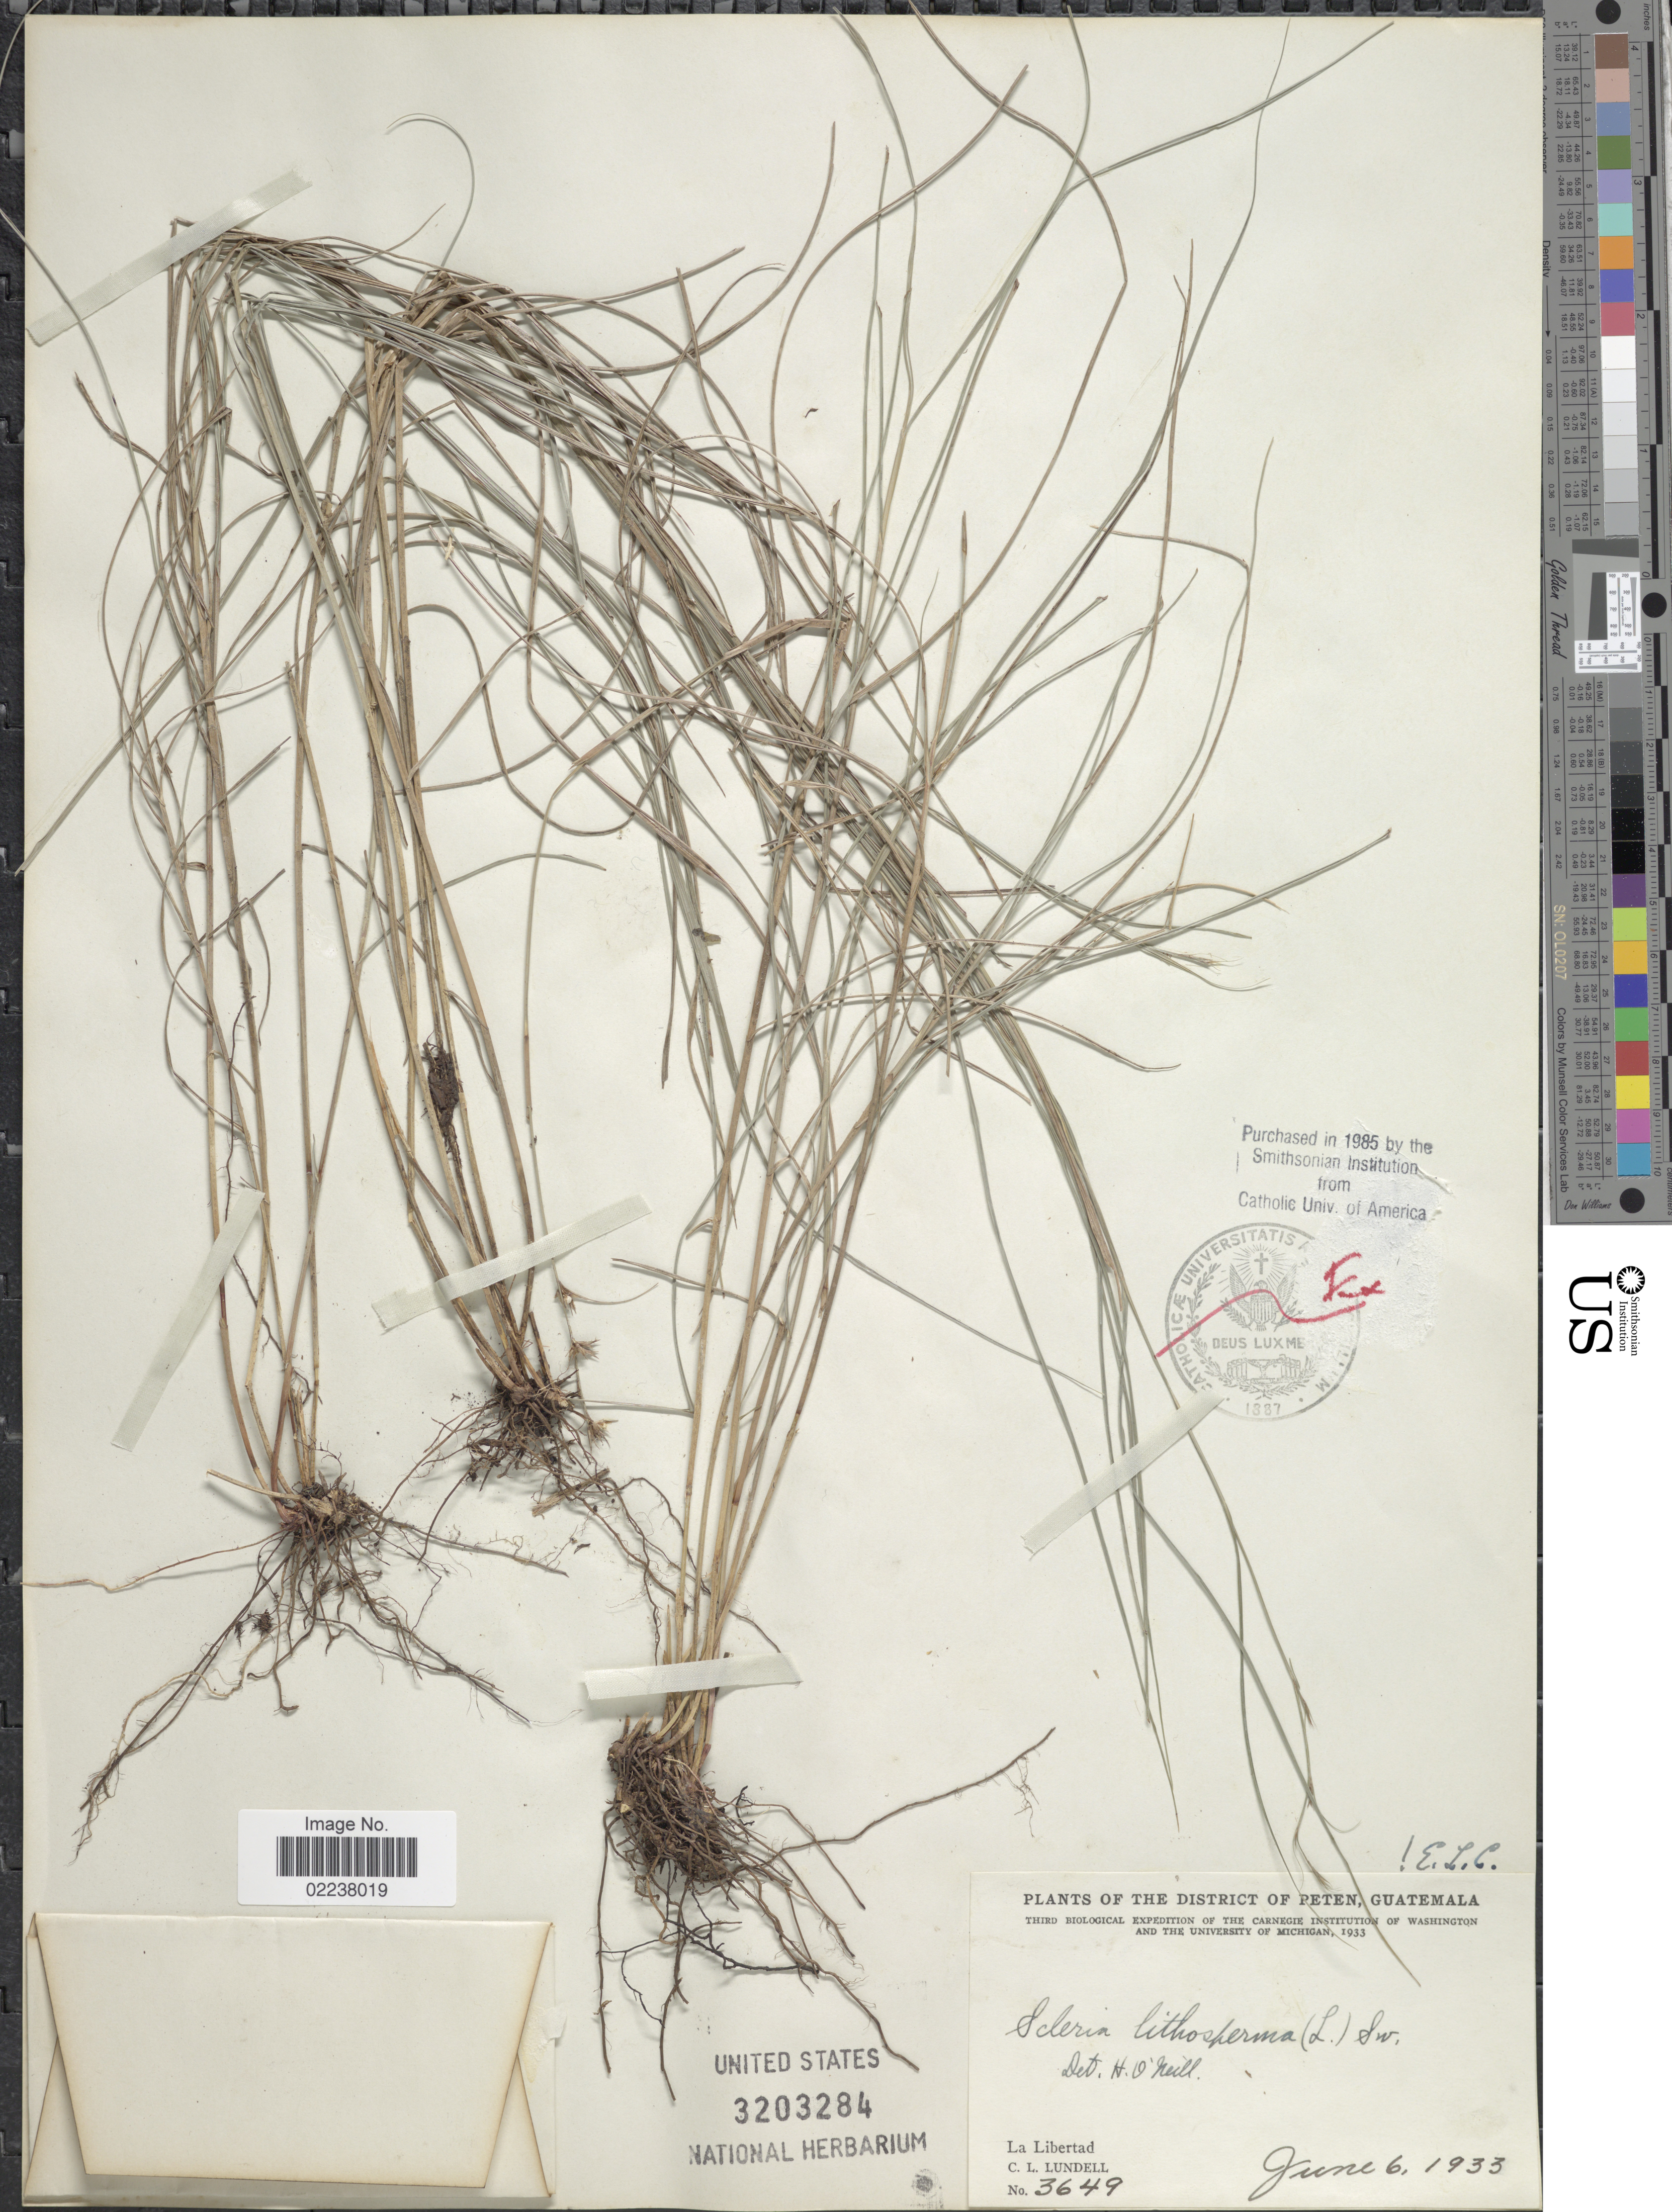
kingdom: Plantae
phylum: Tracheophyta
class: Liliopsida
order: Poales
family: Cyperaceae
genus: Scleria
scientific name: Scleria lithosperma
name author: (L.) Sw.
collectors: C. L. Lundell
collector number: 3649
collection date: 1933-06-06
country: Guatemala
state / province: El Petén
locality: District of Peten, La Libertad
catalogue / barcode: US 3203284